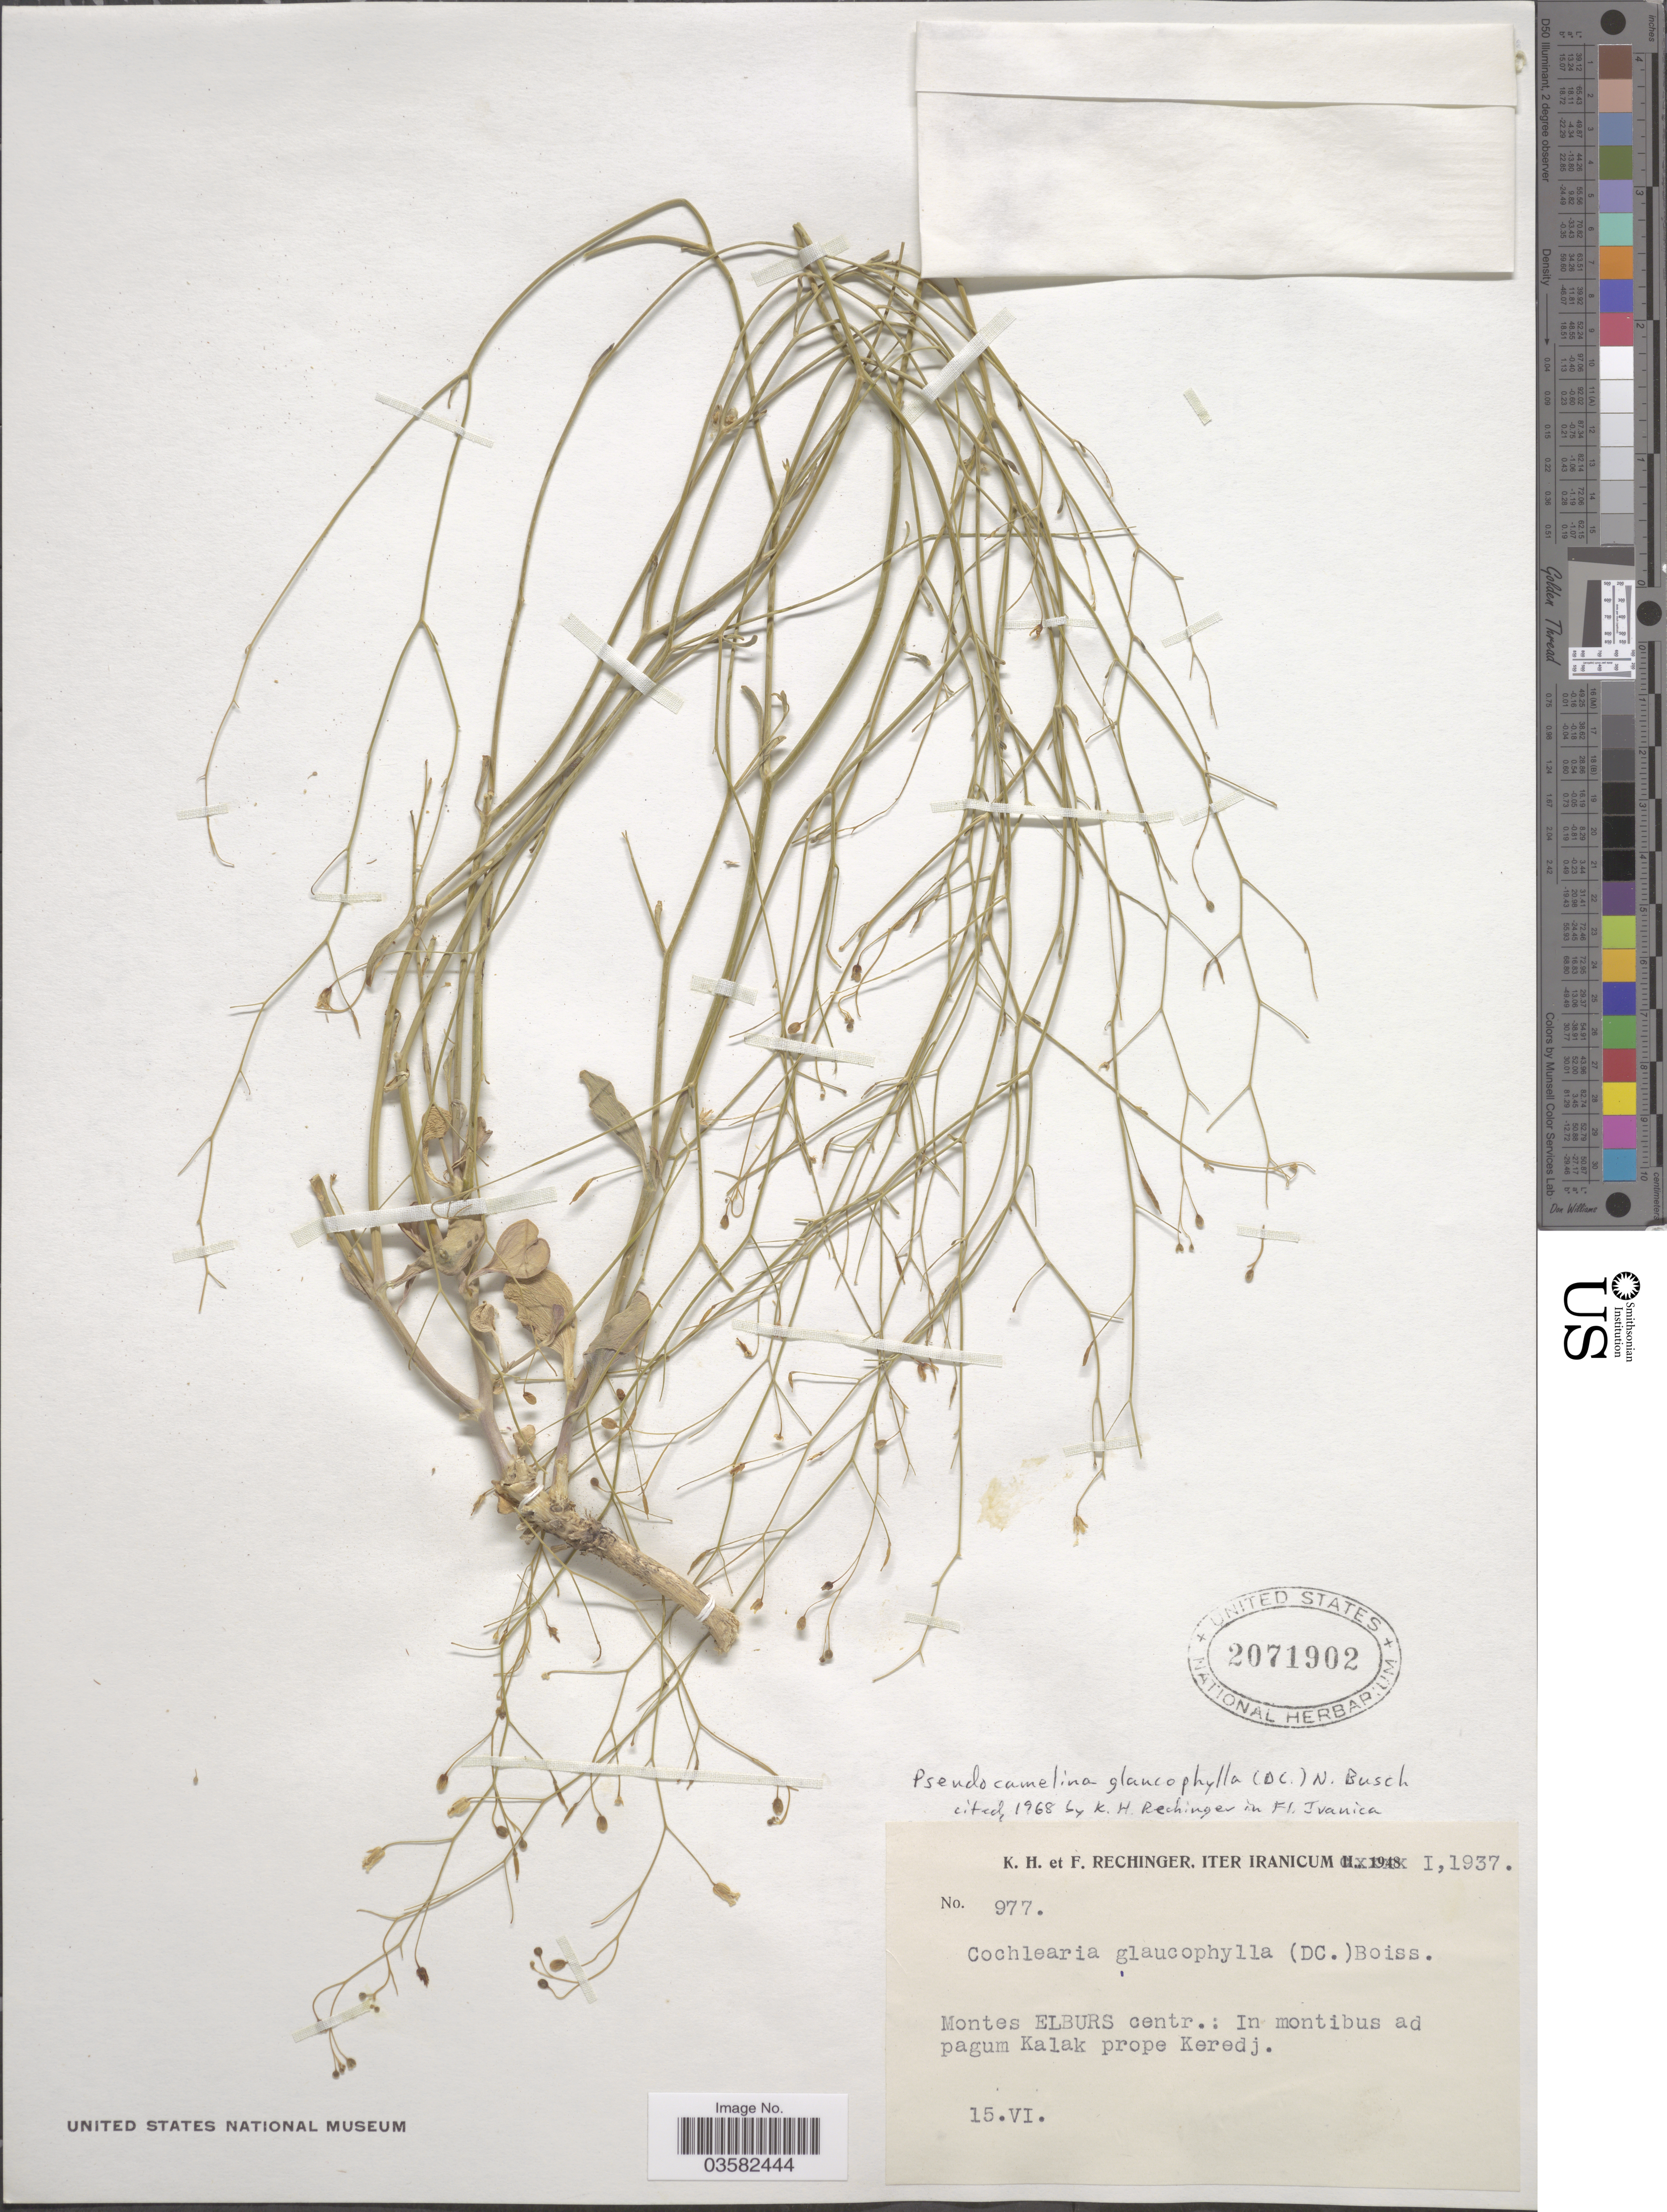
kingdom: Plantae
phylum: Tracheophyta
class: Magnoliopsida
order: Brassicales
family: Brassicaceae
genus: Pseudocamelina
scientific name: Pseudocamelina glaucophylla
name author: N. Busch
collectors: K. H. Rechinger & F. Rechinger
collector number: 977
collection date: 1937-06-15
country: Iran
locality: Iter Iranicum I. Montes Elburs centr.: In montibus ad pagum Kalak prope Keredj.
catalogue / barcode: US 2071902